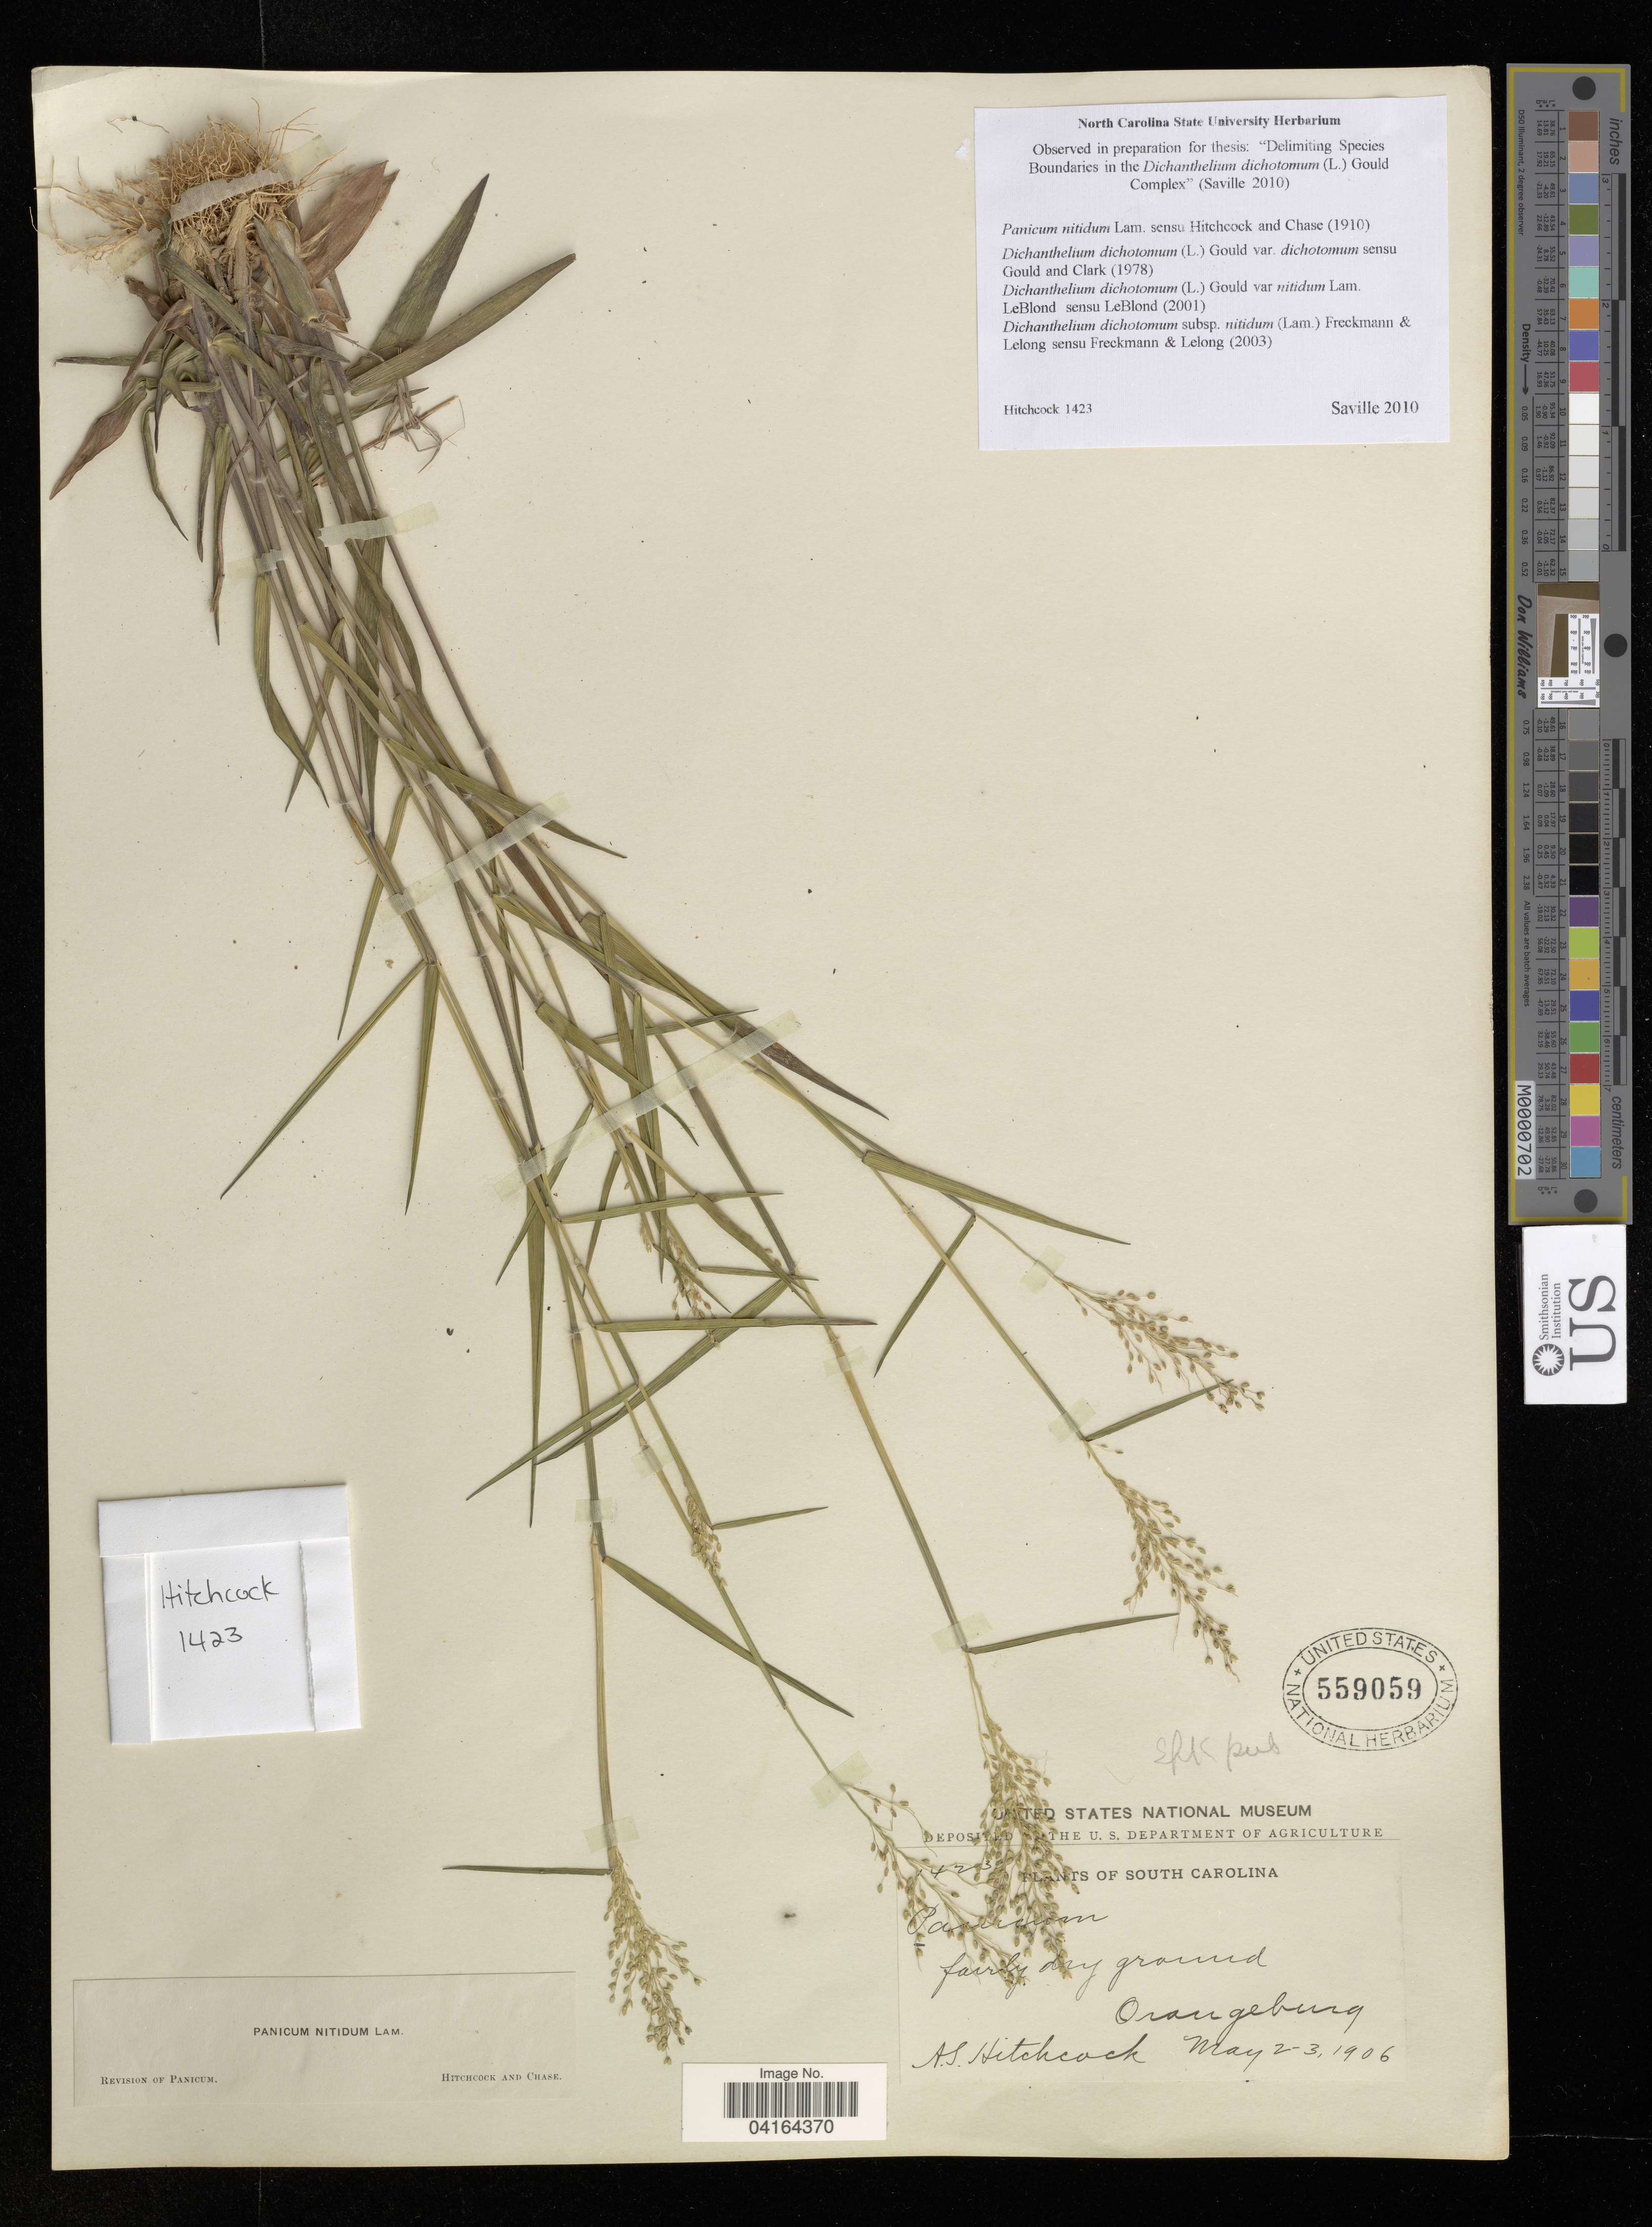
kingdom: Plantae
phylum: Tracheophyta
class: Liliopsida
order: Poales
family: Poaceae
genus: Dichanthelium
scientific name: Dichanthelium dichotomum subsp. lucidum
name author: (Ashe) Freckmann & Lelong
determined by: Saville, A. C., (NCSC), North Carolina State University (UNITED STATES)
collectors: A. Hitchcock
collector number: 1423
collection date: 1906-05-02/1906-05-03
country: United States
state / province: South Carolina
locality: Orangeburg.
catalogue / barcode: US 559059